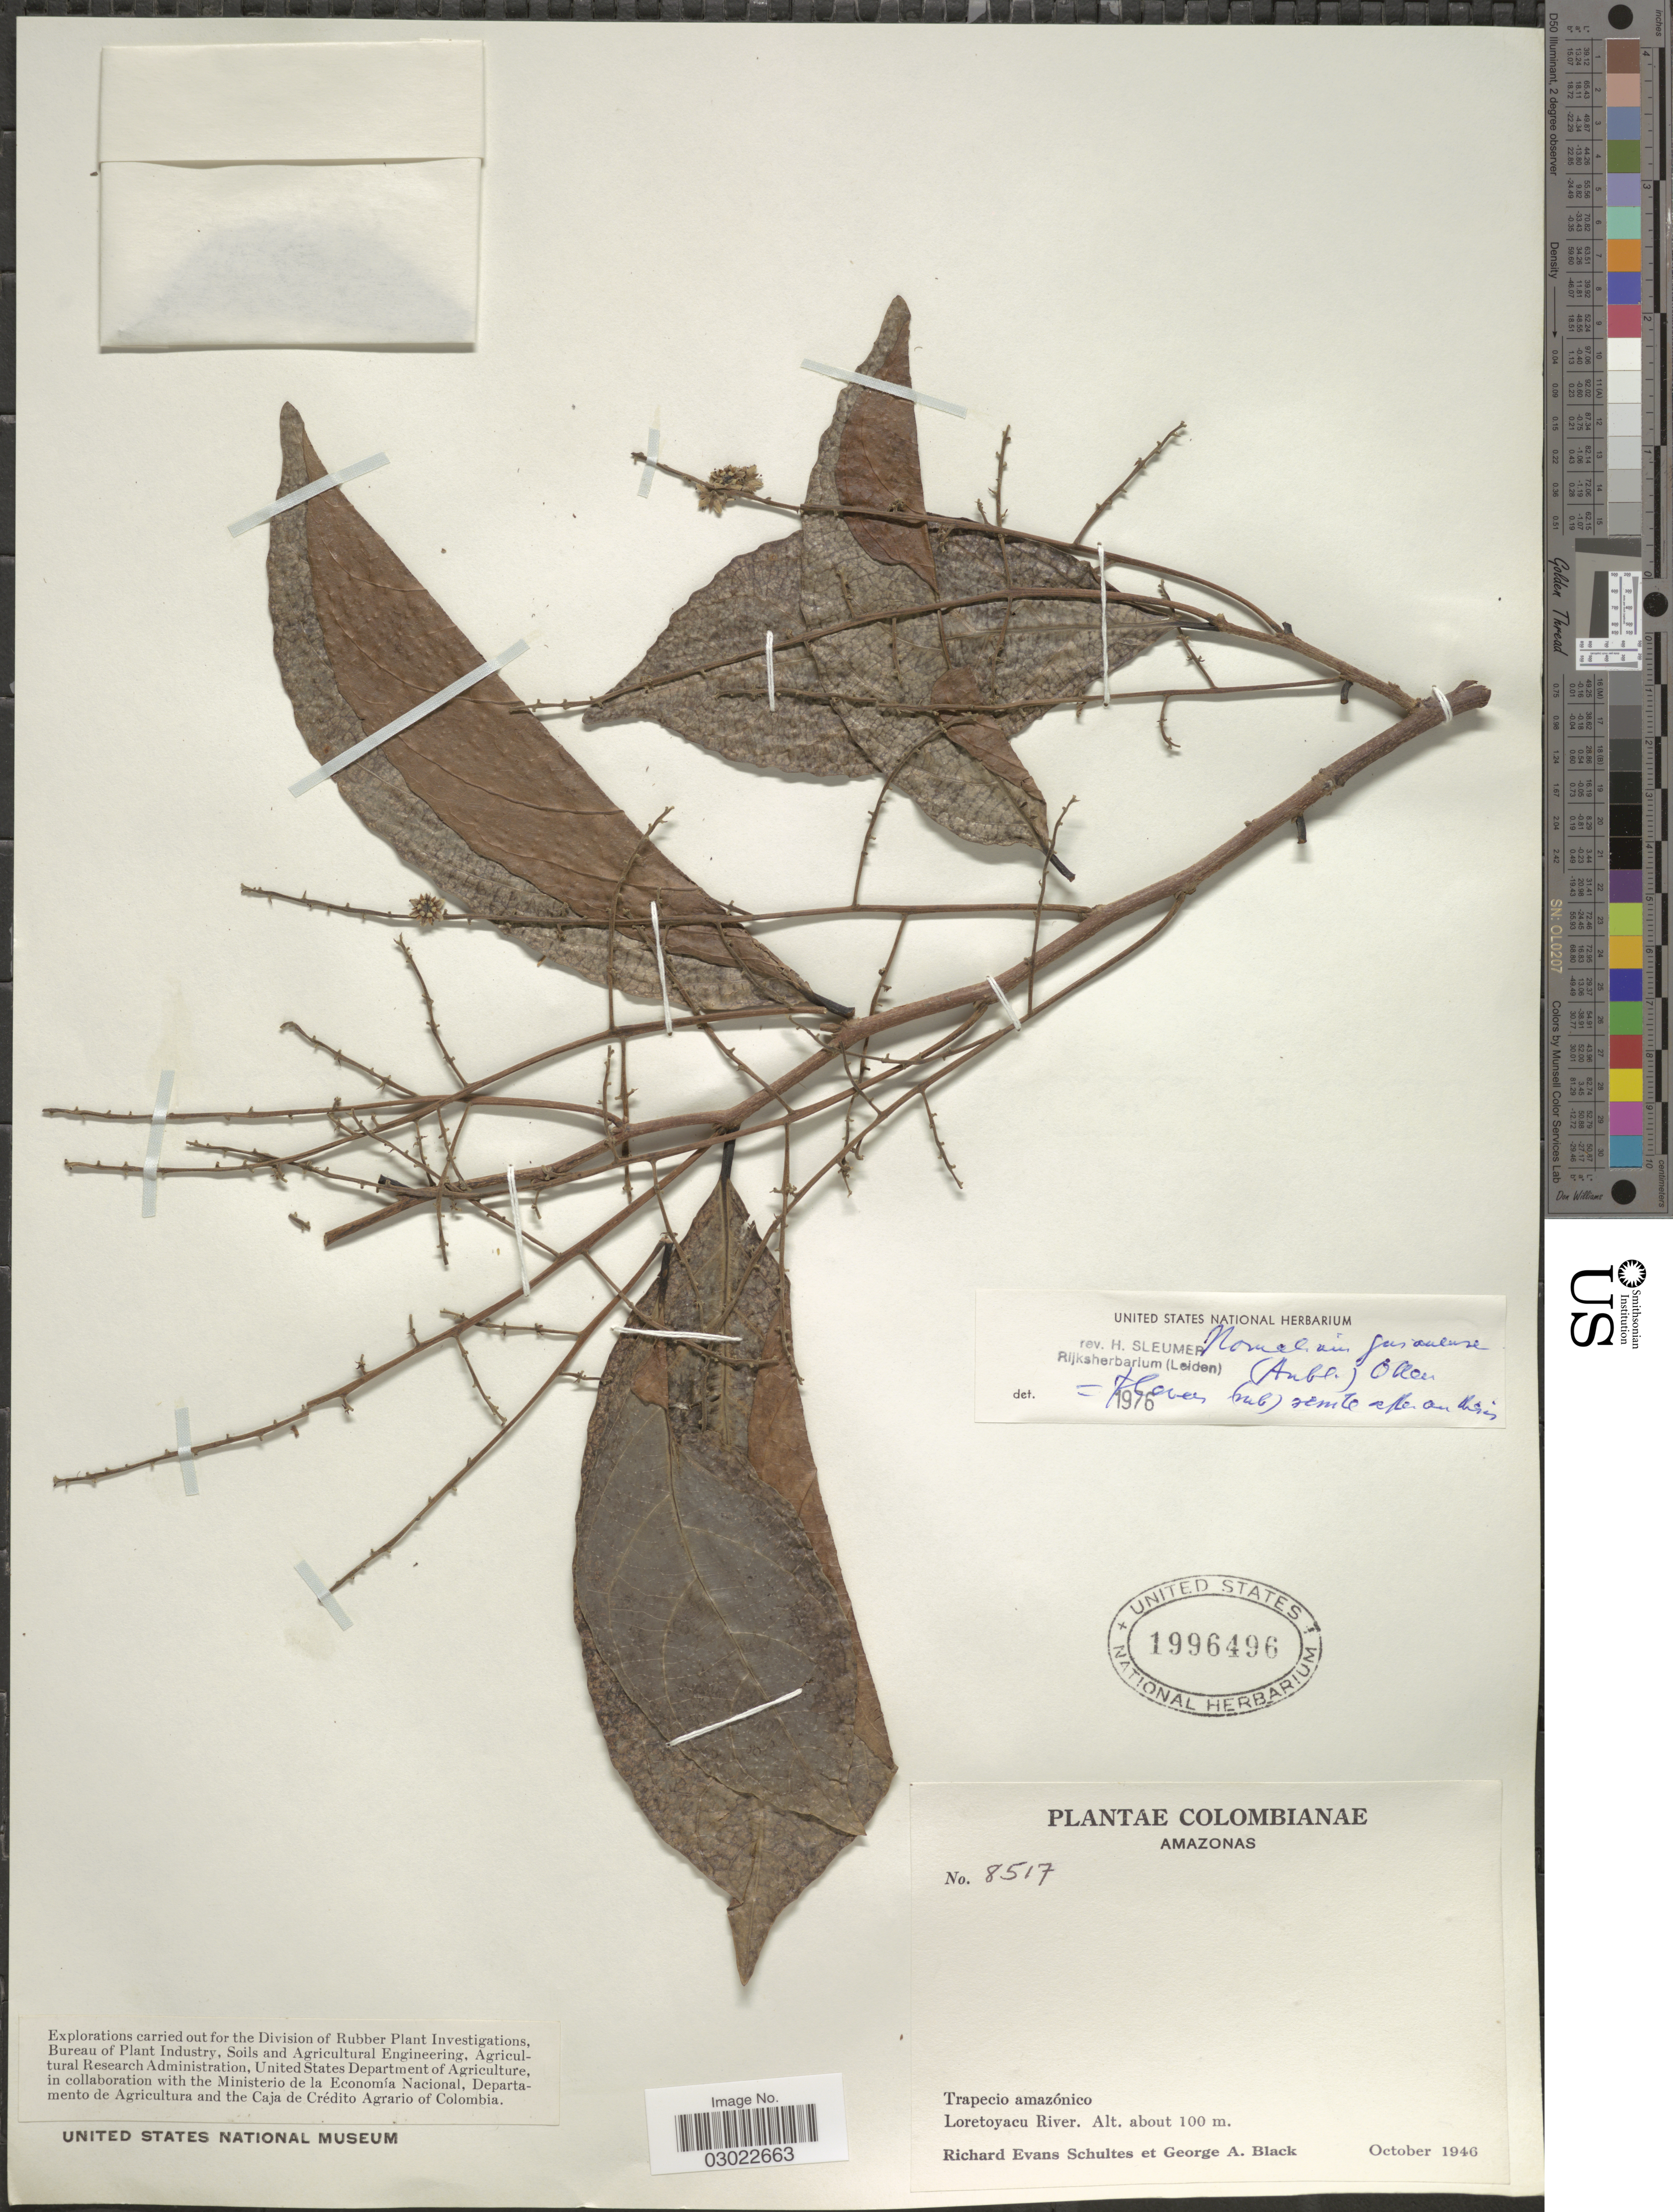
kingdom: Plantae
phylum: Tracheophyta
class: Magnoliopsida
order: Malpighiales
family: Salicaceae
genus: Homalium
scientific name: Homalium guianense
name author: (Aubl.) Oken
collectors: R. E. Schultes & G. A. Black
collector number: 8517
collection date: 1946-10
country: Colombia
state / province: Amazônas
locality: Trapecio amazónico. Loretoyacu River.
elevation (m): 100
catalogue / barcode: US 1996496